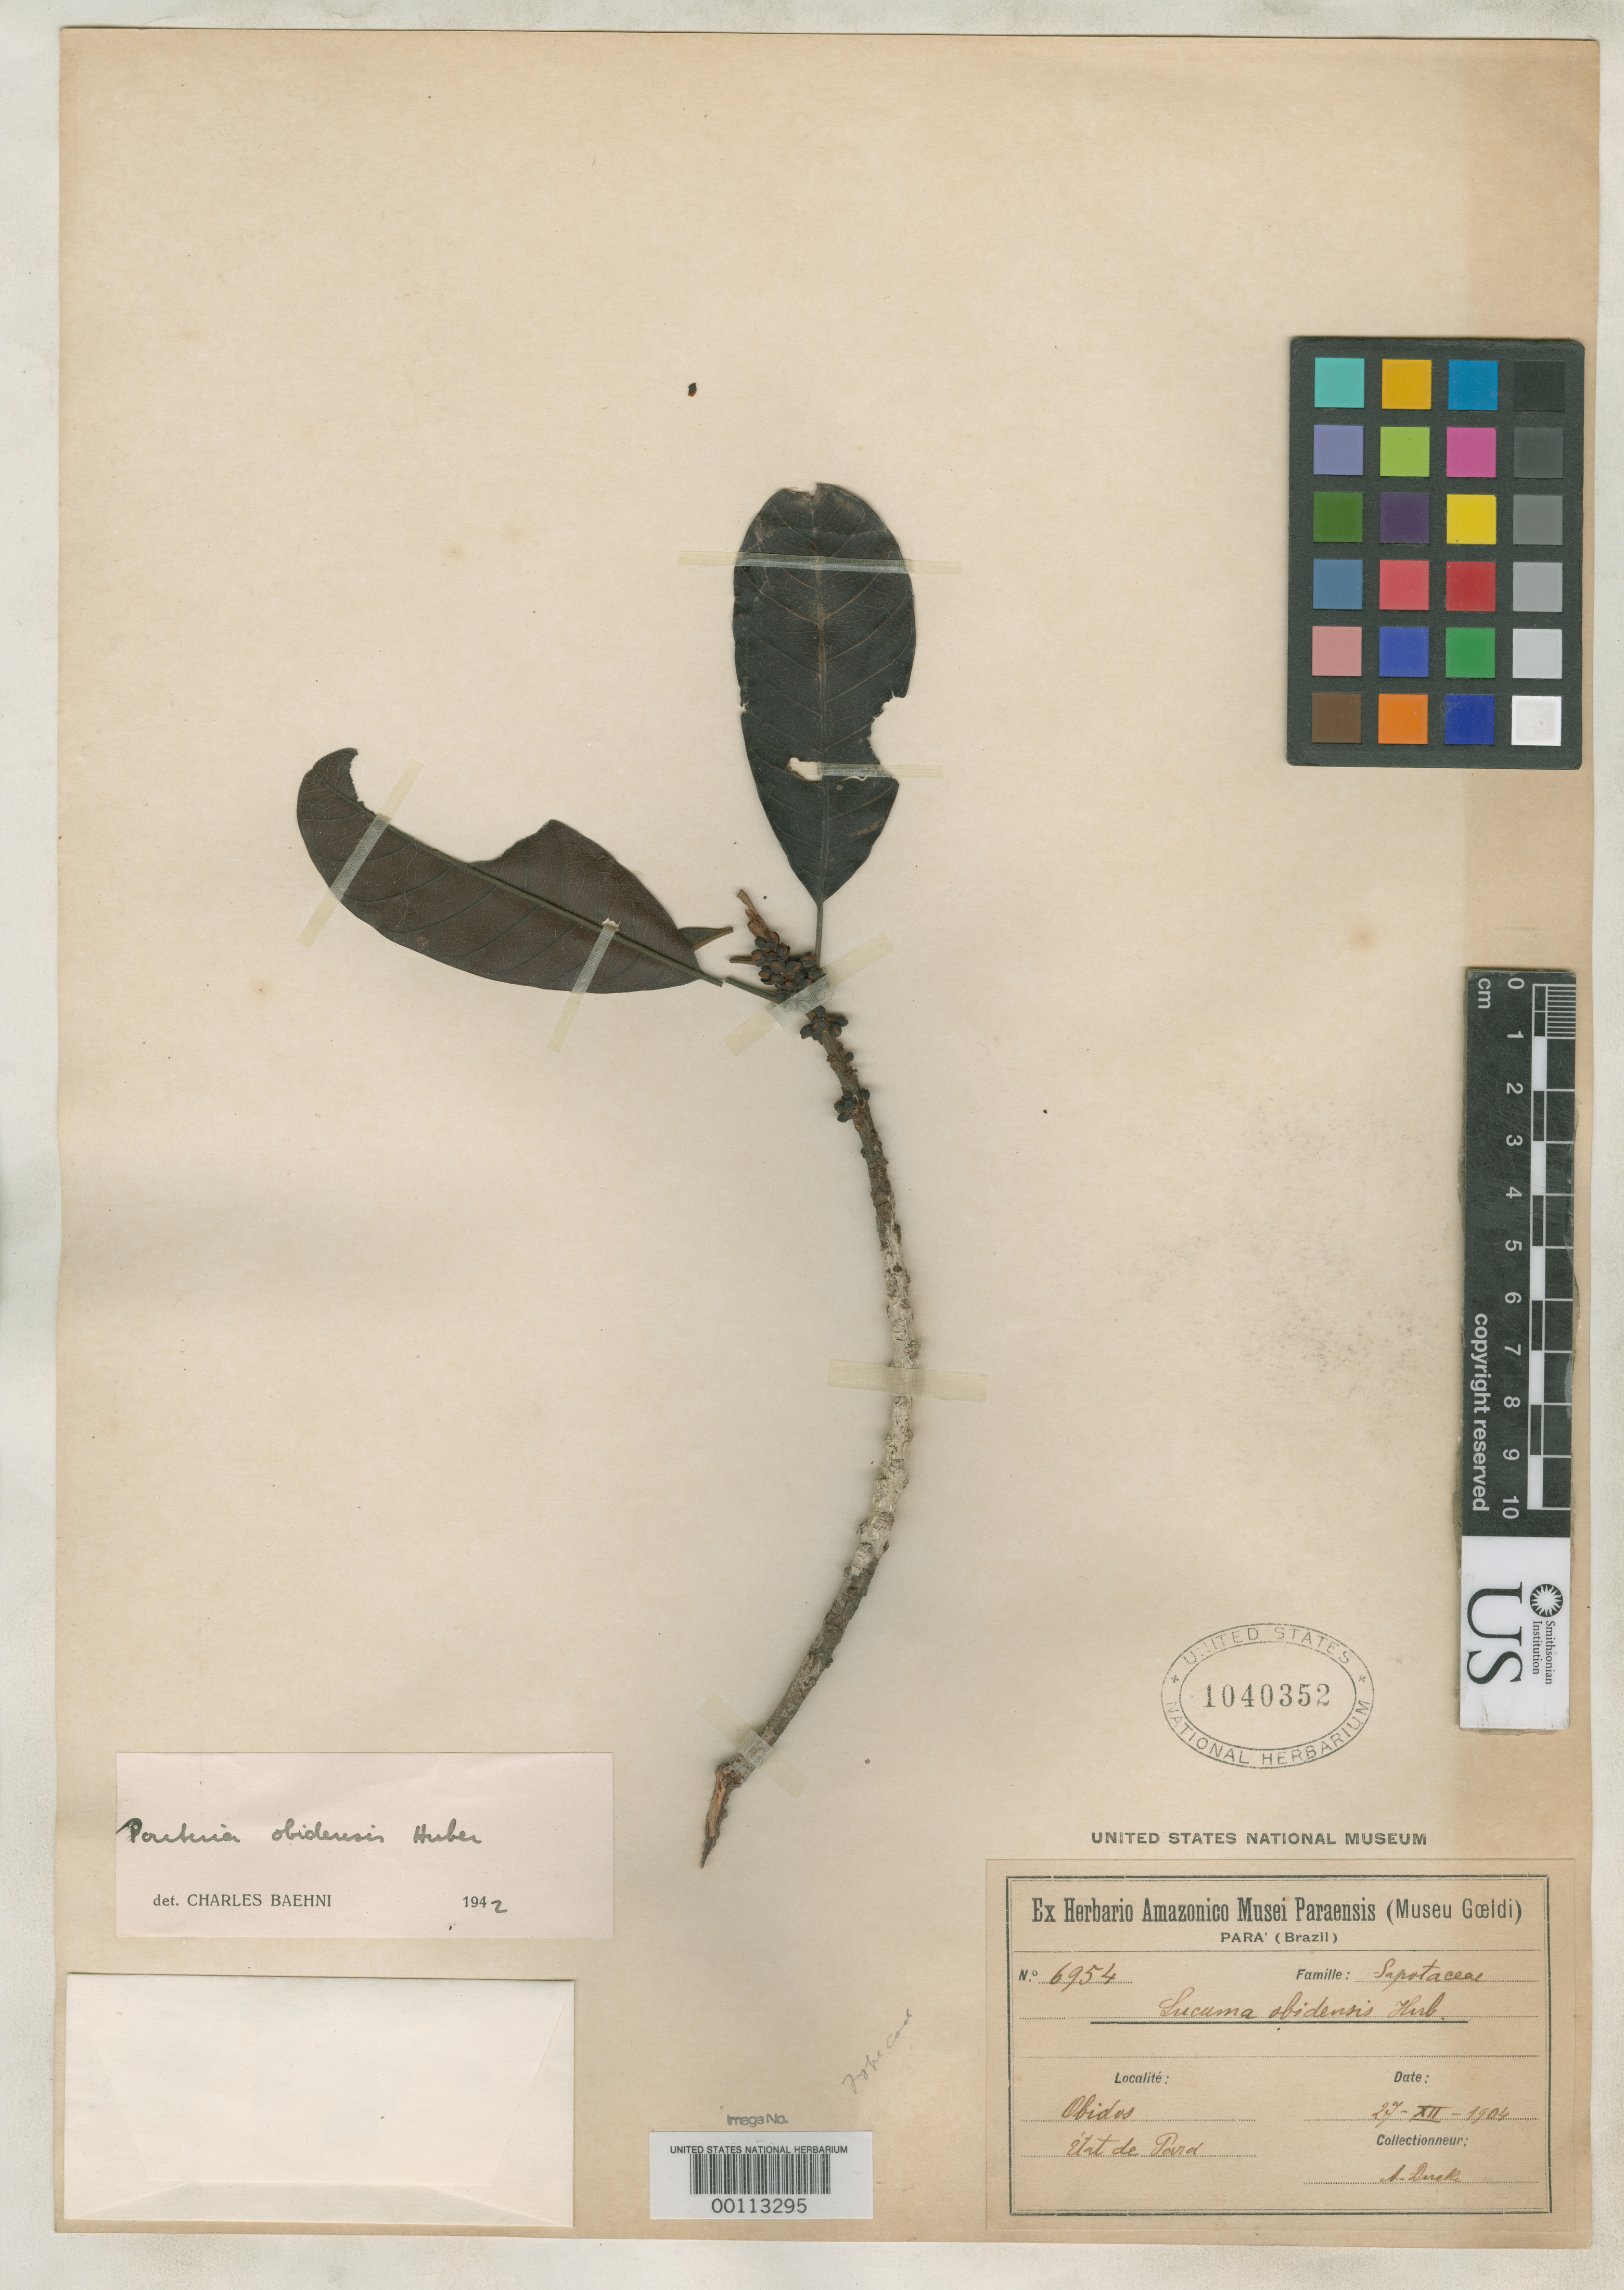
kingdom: Plantae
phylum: Tracheophyta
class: Magnoliopsida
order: Ericales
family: Sapotaceae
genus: Pouteria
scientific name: Pouteria obidensis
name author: Huber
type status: Type Fragment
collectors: A. Ducke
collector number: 6954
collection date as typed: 27 Dec 1904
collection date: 1904-12-27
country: Brazil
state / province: Pará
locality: Obidos.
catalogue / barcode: US 1040352